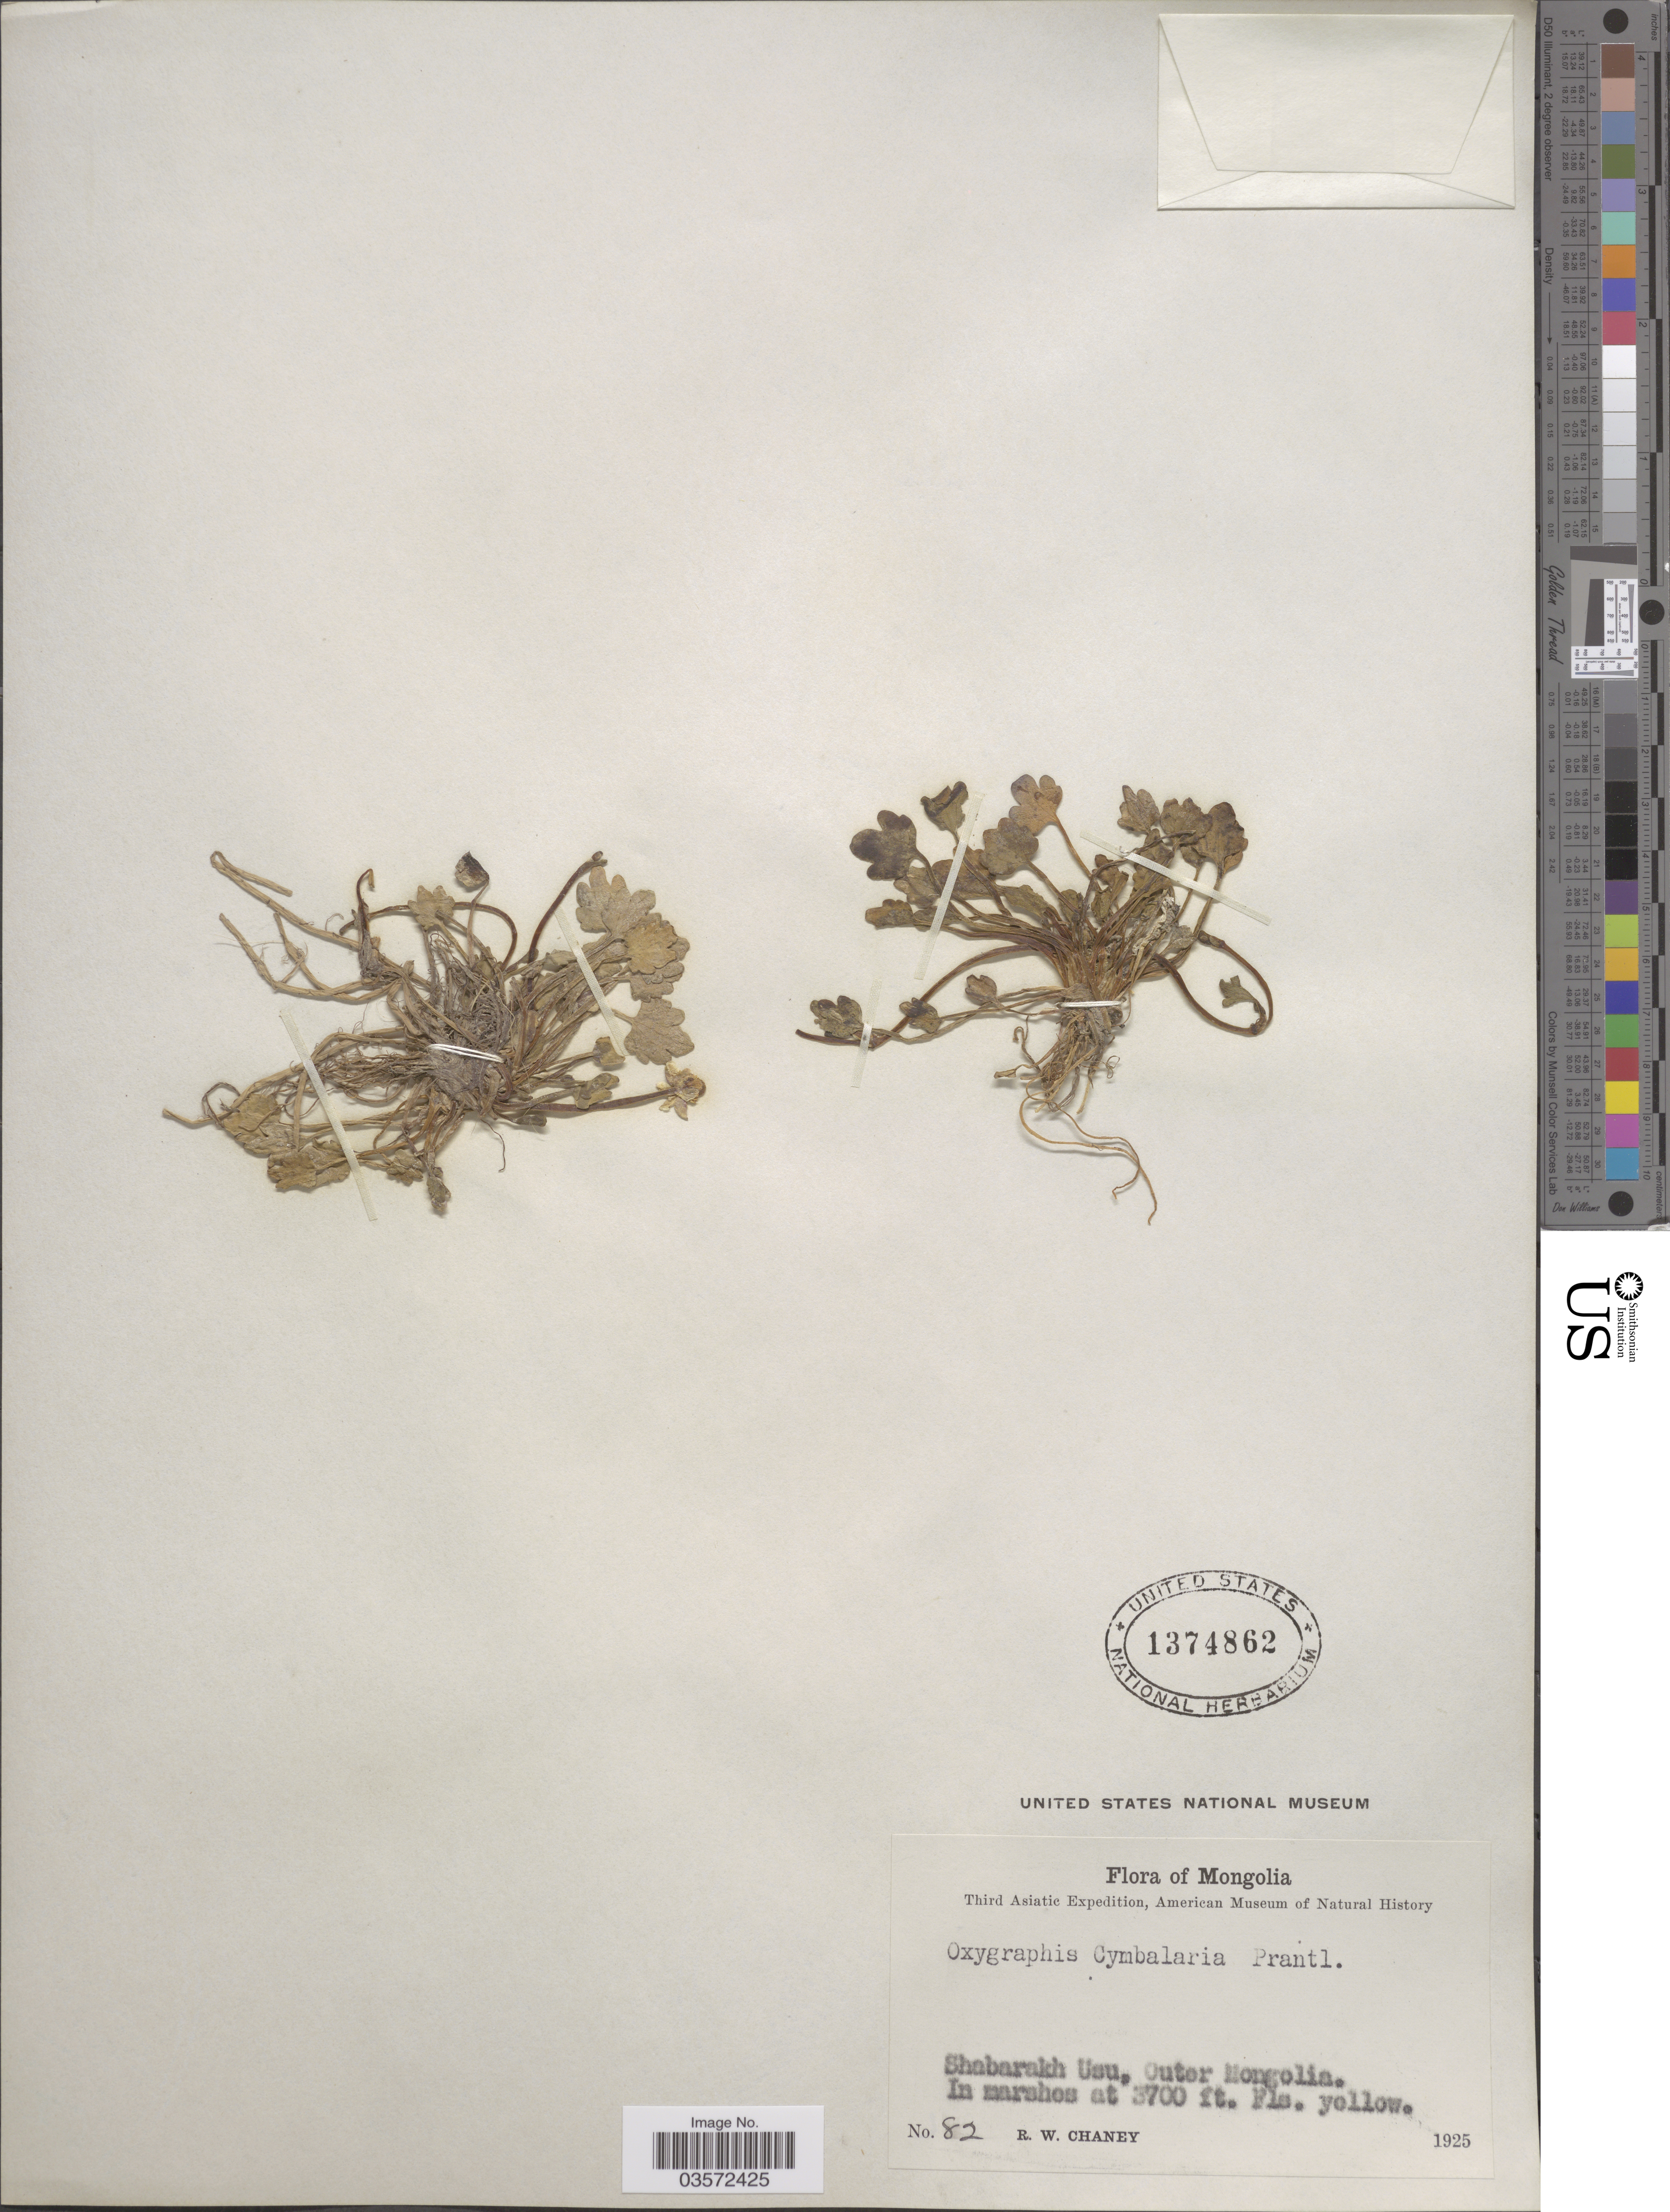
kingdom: Plantae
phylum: Tracheophyta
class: Magnoliopsida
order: Ranunculales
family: Ranunculaceae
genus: Halerpestes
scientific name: Halerpestes cymbalaria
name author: (Pursh) Greene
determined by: Strong, M. T., (US), Smithsonian Institution - National Museum of Natural History (UNITED STATES)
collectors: R. Chaney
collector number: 82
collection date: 1925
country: Mongolia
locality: Shabarakh Usu, Outer Mongolia.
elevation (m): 1128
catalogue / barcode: US 1374862